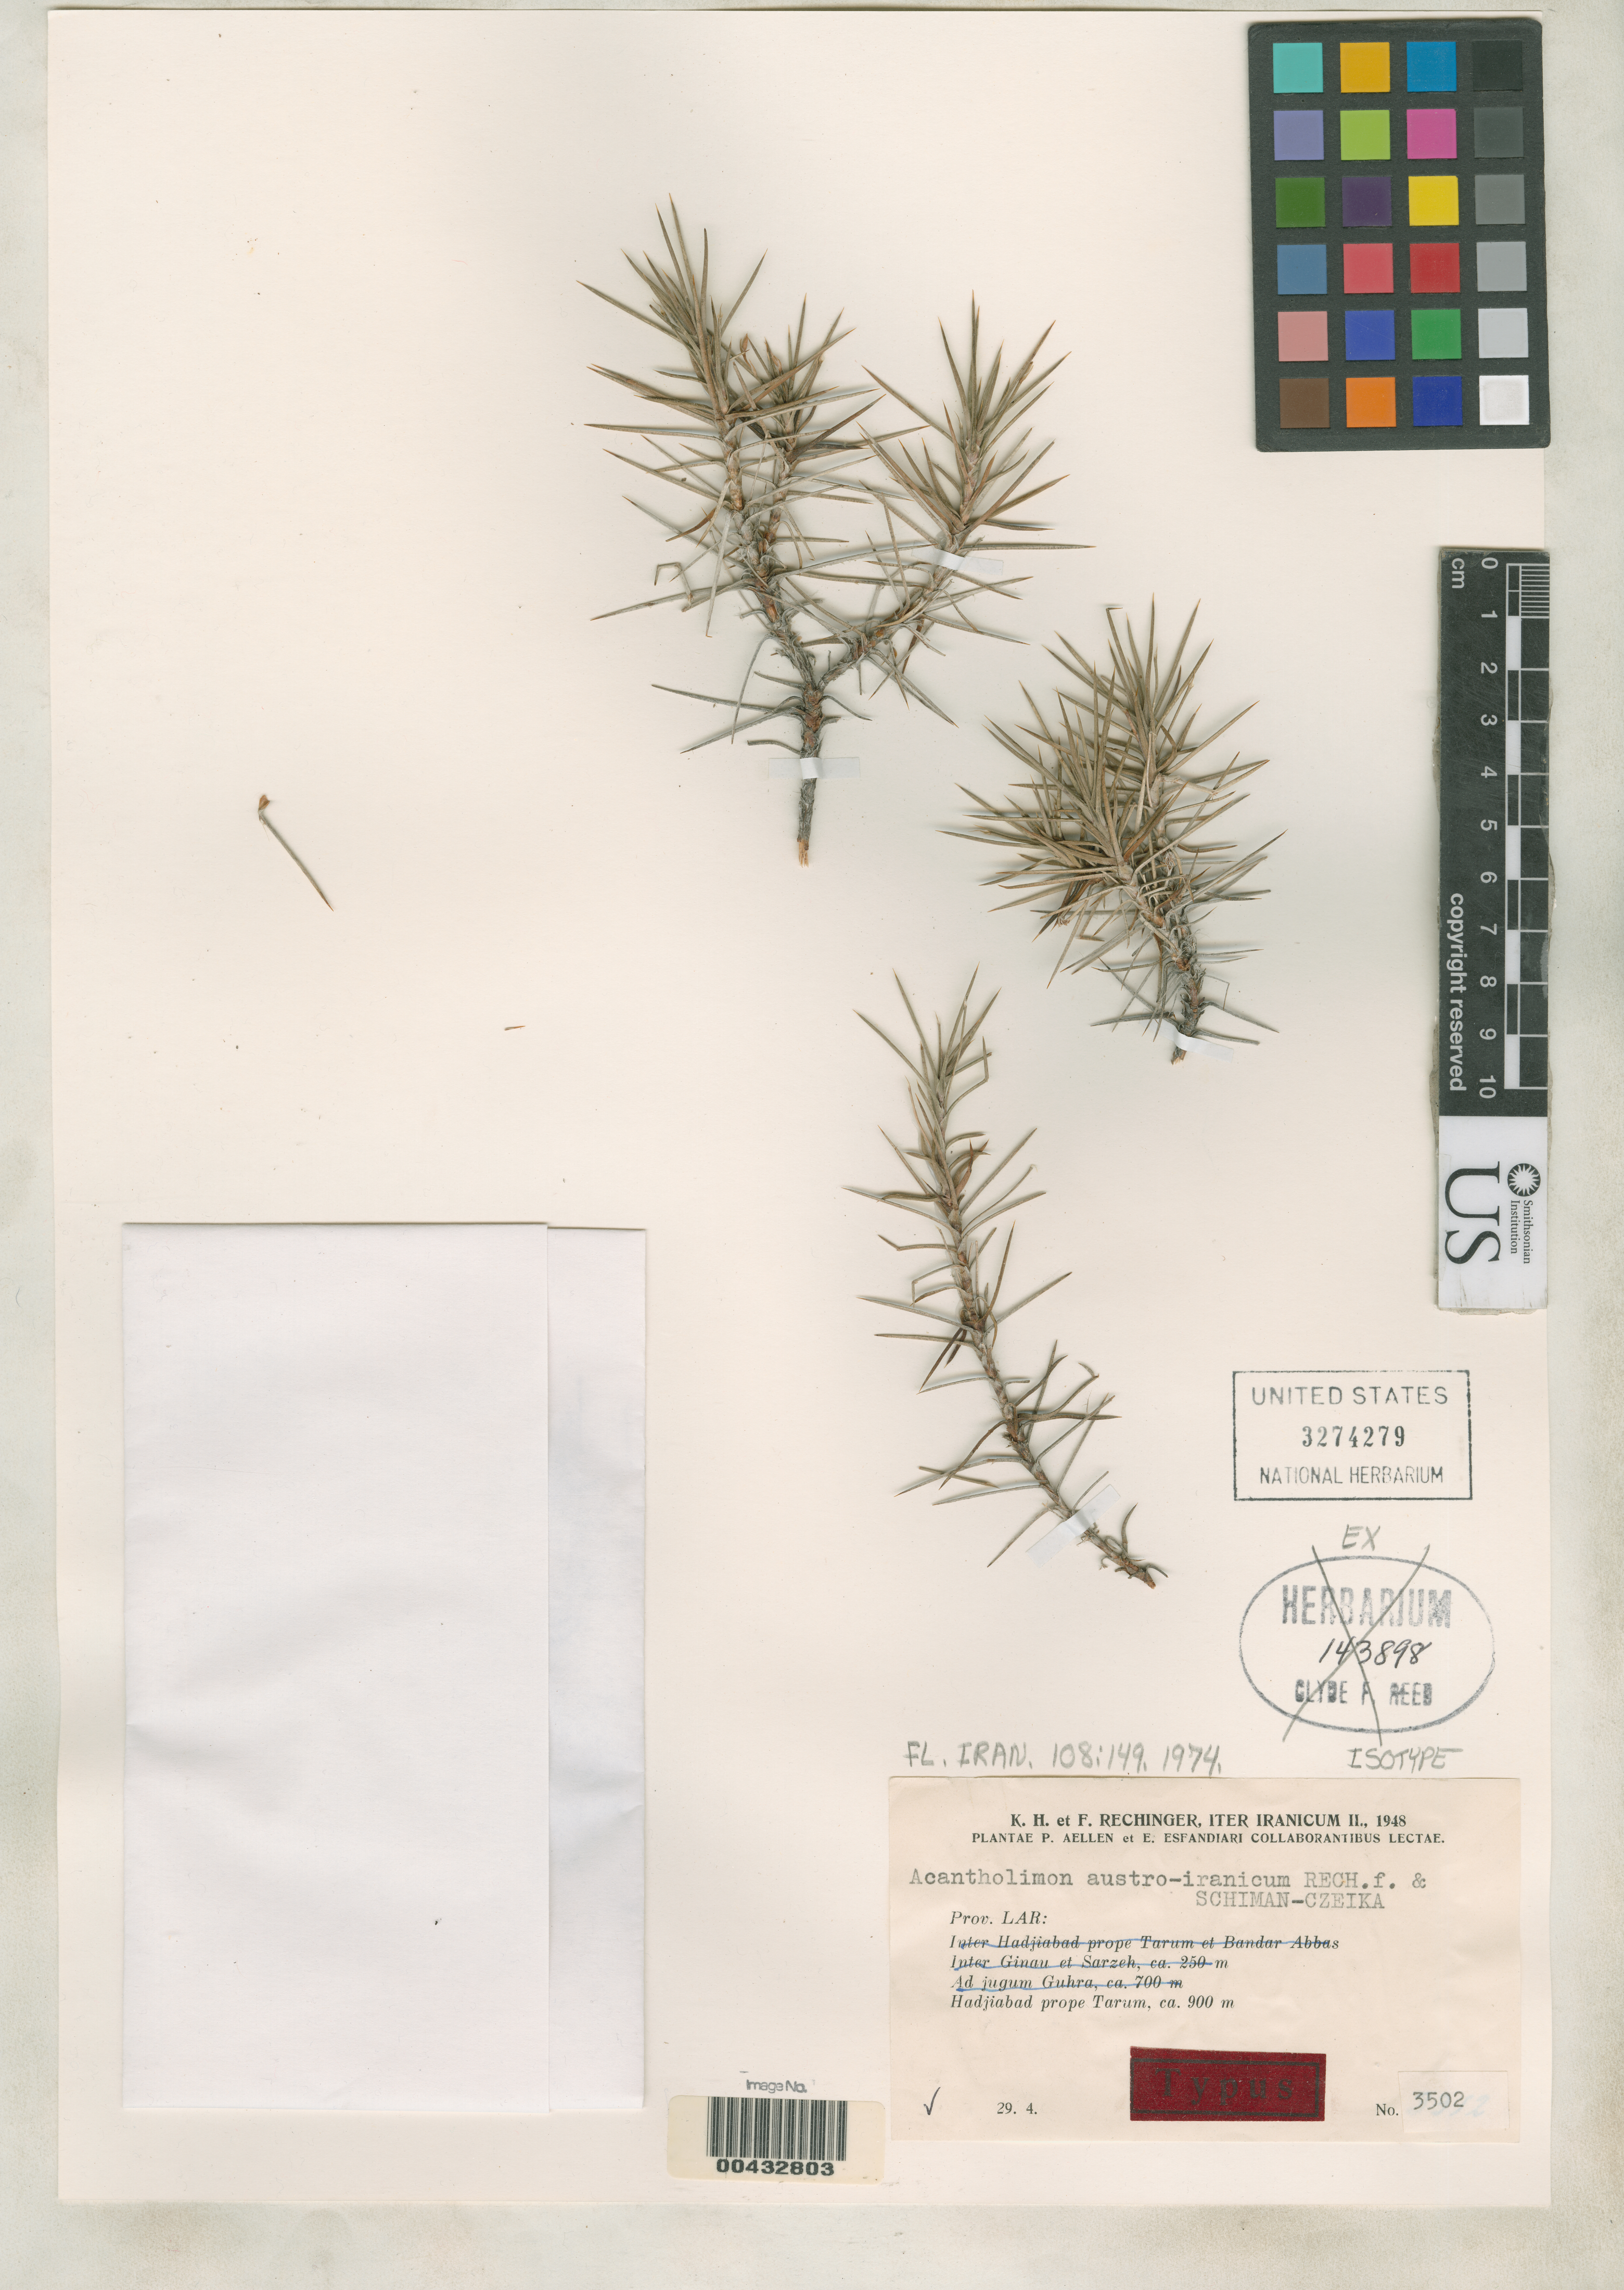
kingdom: Plantae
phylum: Tracheophyta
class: Magnoliopsida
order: Caryophyllales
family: Plumbaginaceae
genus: Acantholimon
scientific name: Acantholimon austroiranicum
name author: Rech. f. & Schiman-Czeika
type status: Isotype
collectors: K. H. Rechinger & F. Rechinger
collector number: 3502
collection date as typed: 29 Apr 1948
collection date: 1948-04-29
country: Iran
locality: Hajjiabad prope Tarom, lar.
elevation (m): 900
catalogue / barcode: US 3274279